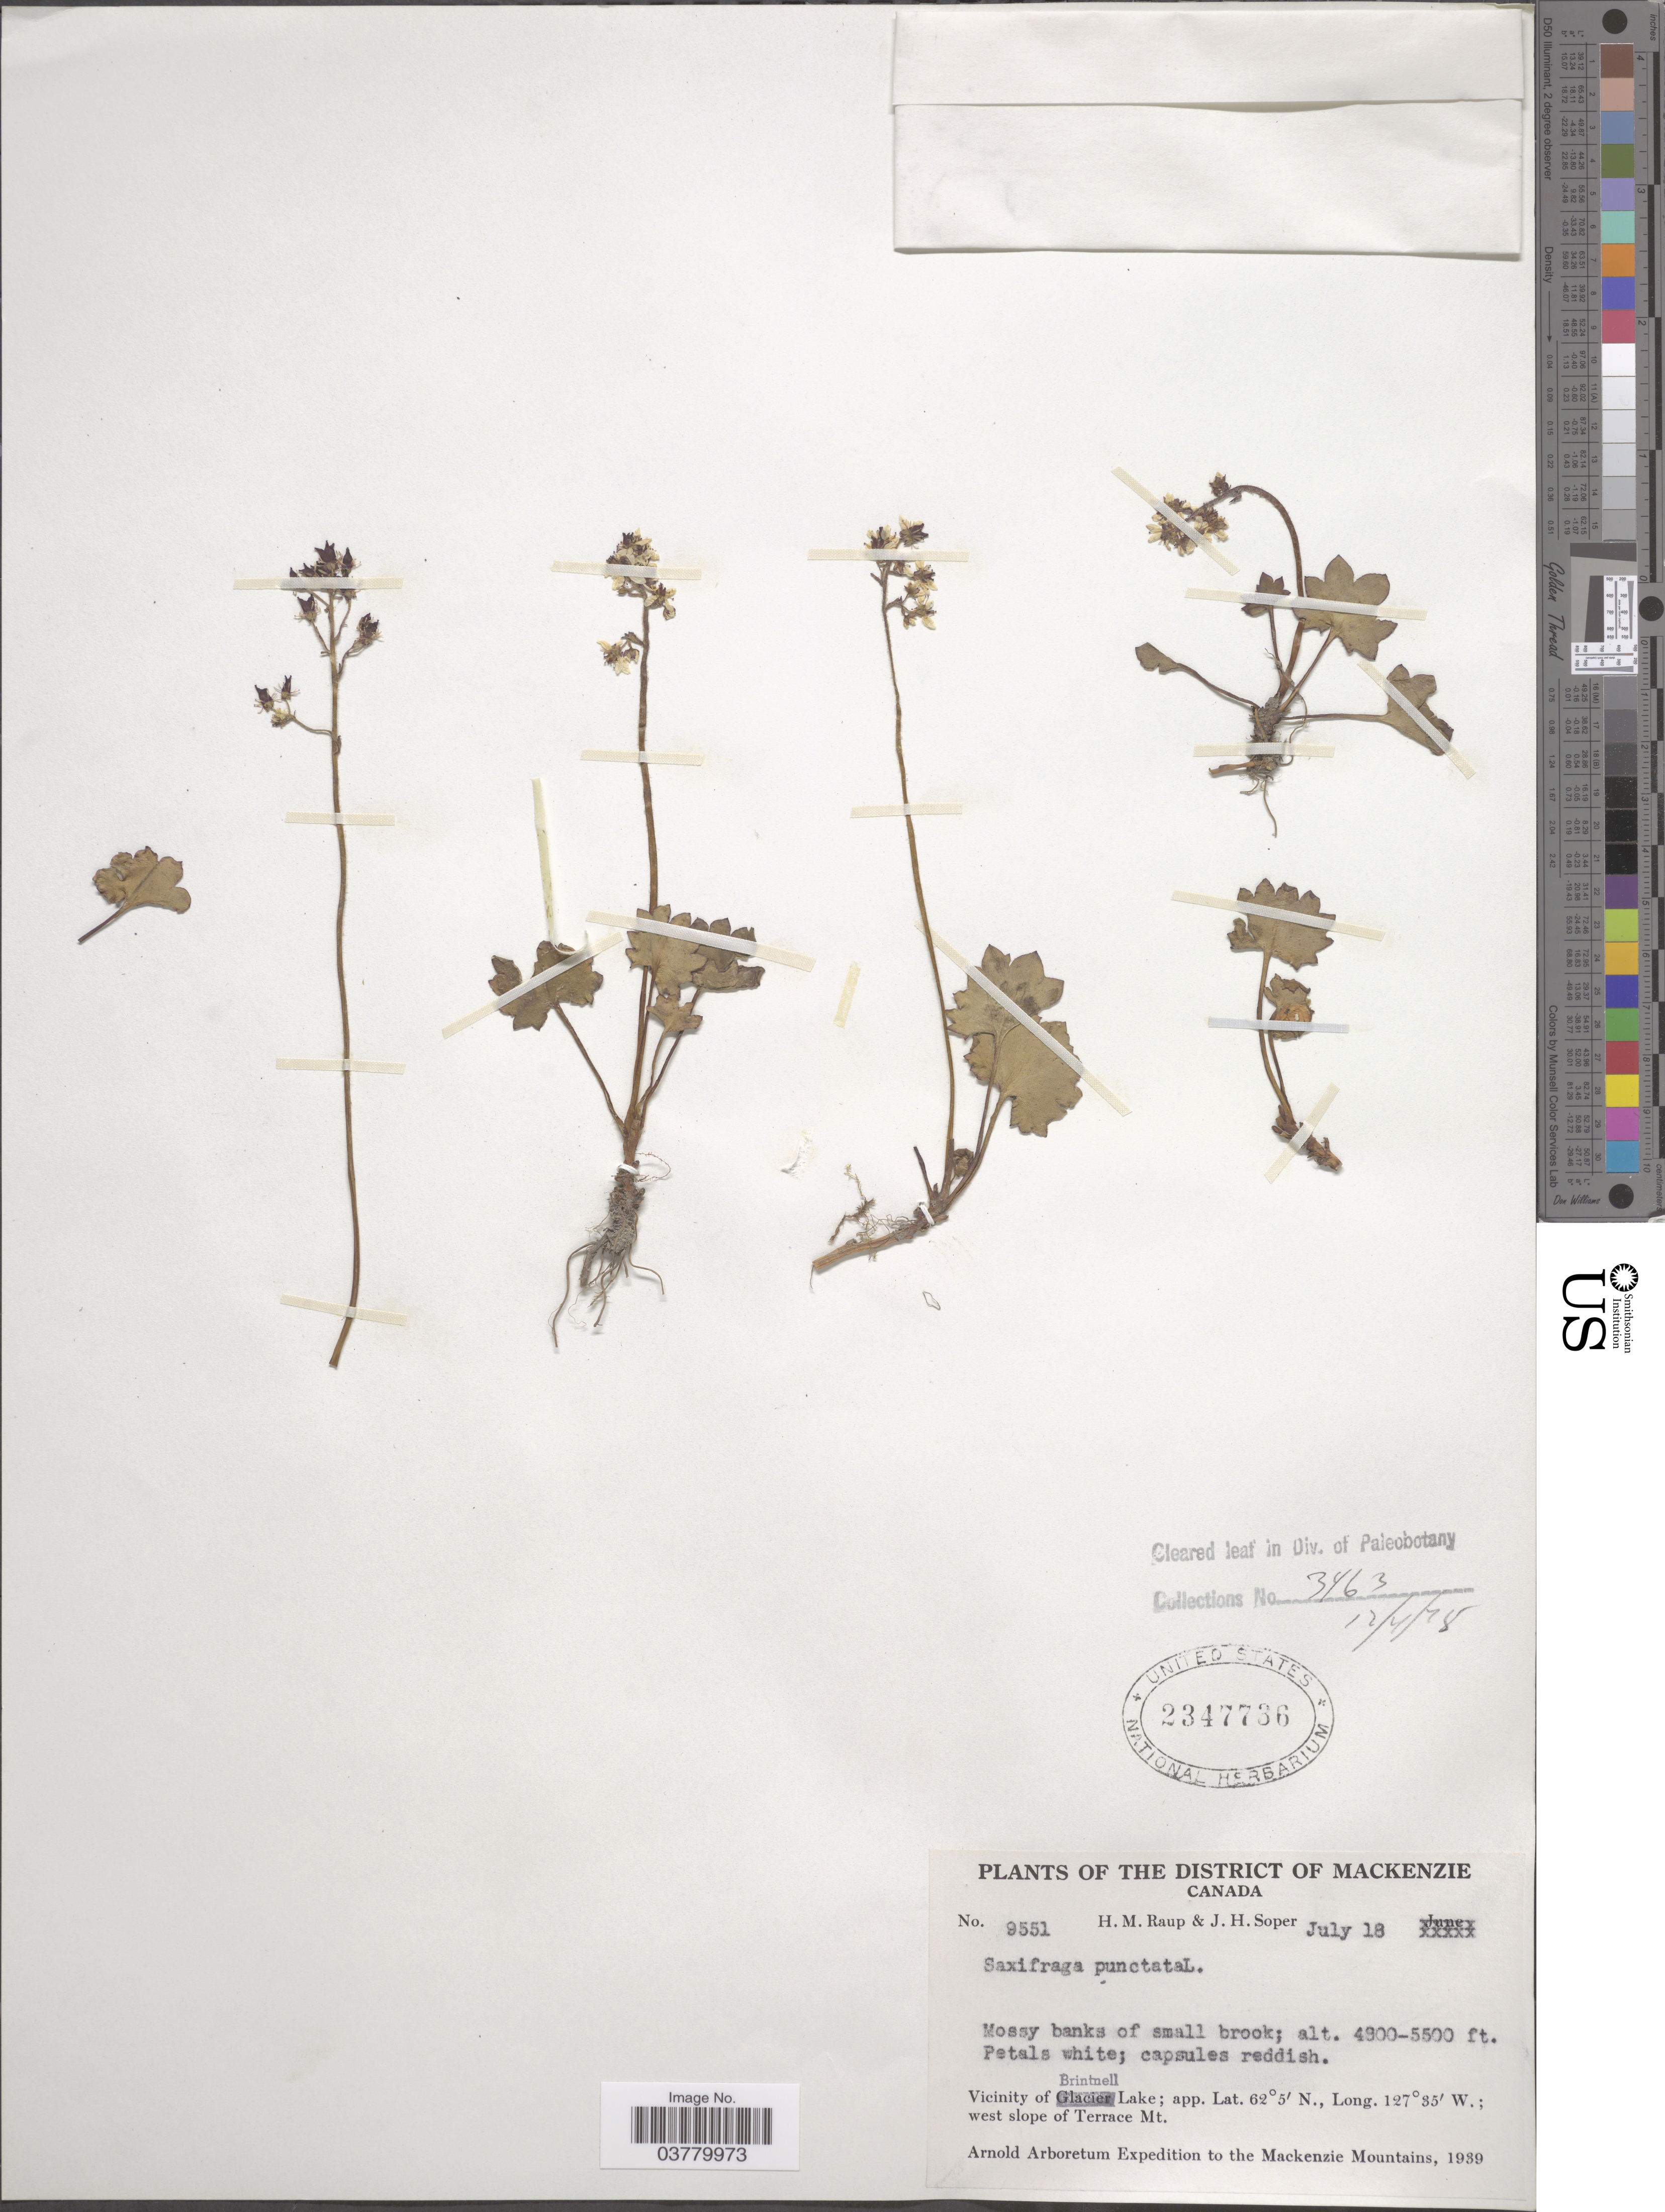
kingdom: Plantae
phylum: Tracheophyta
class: Magnoliopsida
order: Saxifragales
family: Saxifragaceae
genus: Micranthes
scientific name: Micranthes nelsoniana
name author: (D. Don) Small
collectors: H. Raup & J. H. Soper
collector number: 9551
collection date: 1939-07-18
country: Canada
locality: District of Mackenzie. Vicinity of Brintnell Lake; west slope of Terrace Mt.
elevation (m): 1494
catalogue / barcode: US 2347736